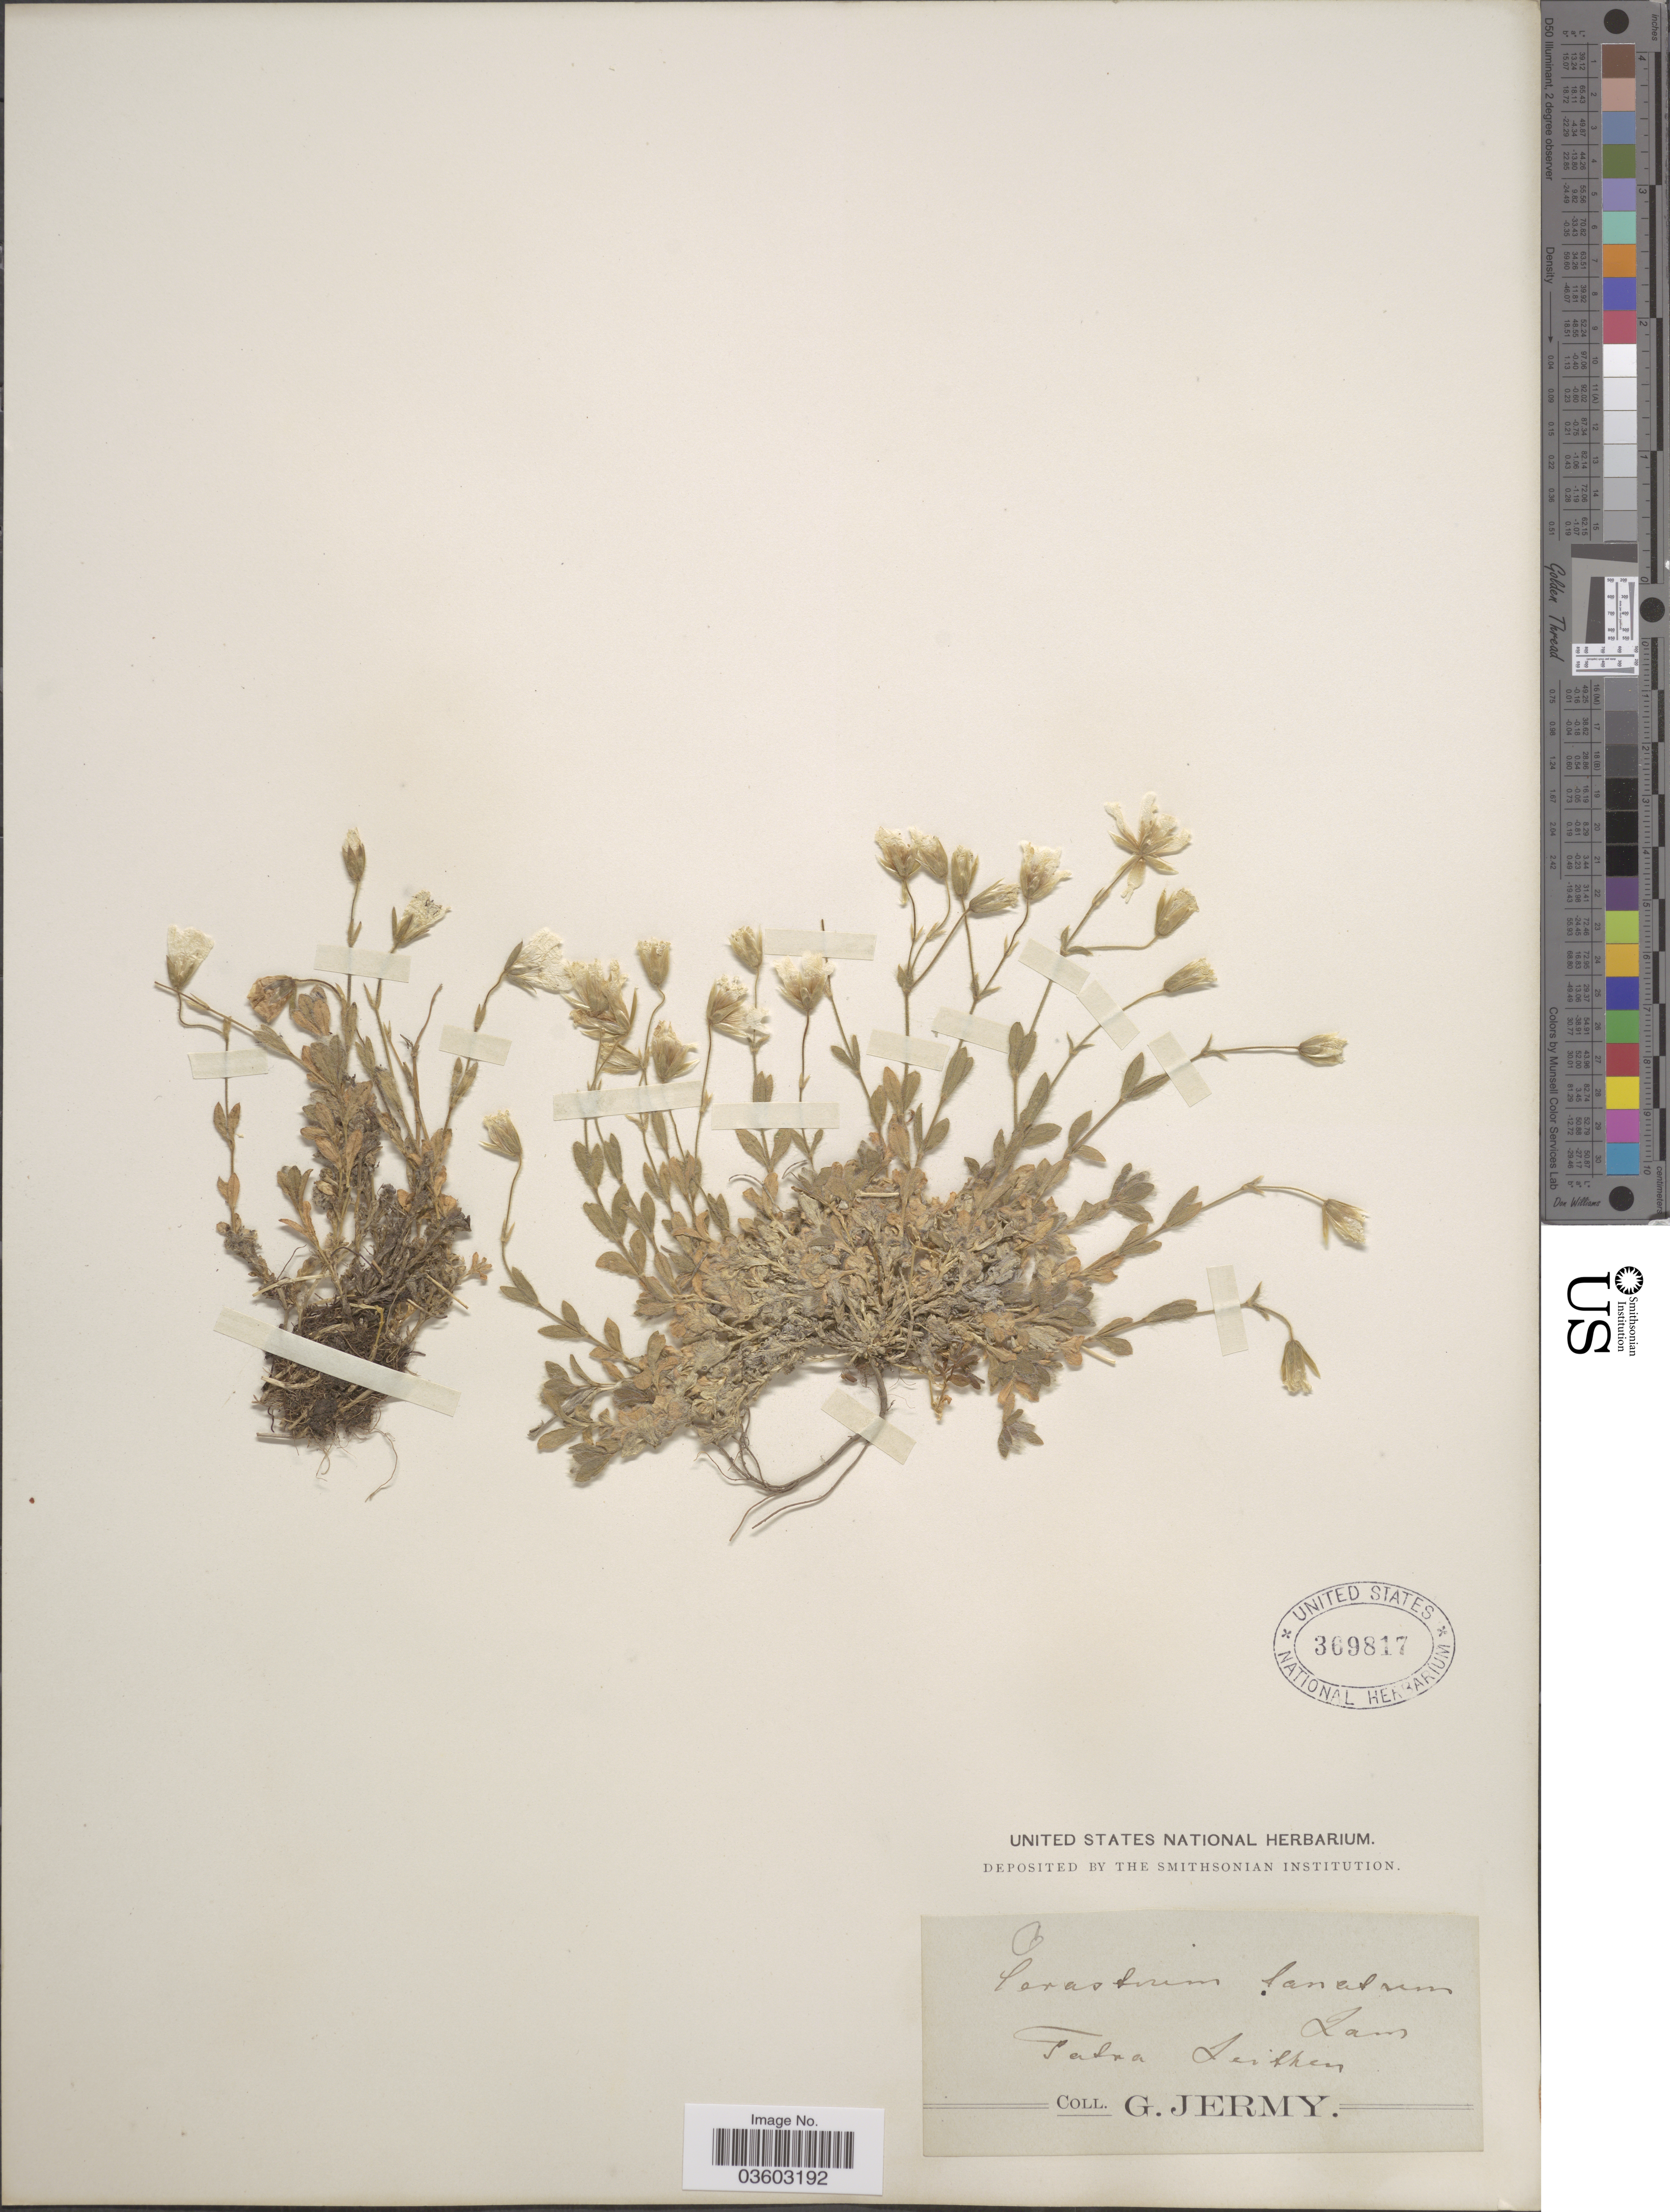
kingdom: Plantae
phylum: Tracheophyta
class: Magnoliopsida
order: Caryophyllales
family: Caryophyllaceae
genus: Cerastium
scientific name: Cerastium lanatum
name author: Lam.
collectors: G. Jermy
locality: Tatra Leithen.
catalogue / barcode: US 369817